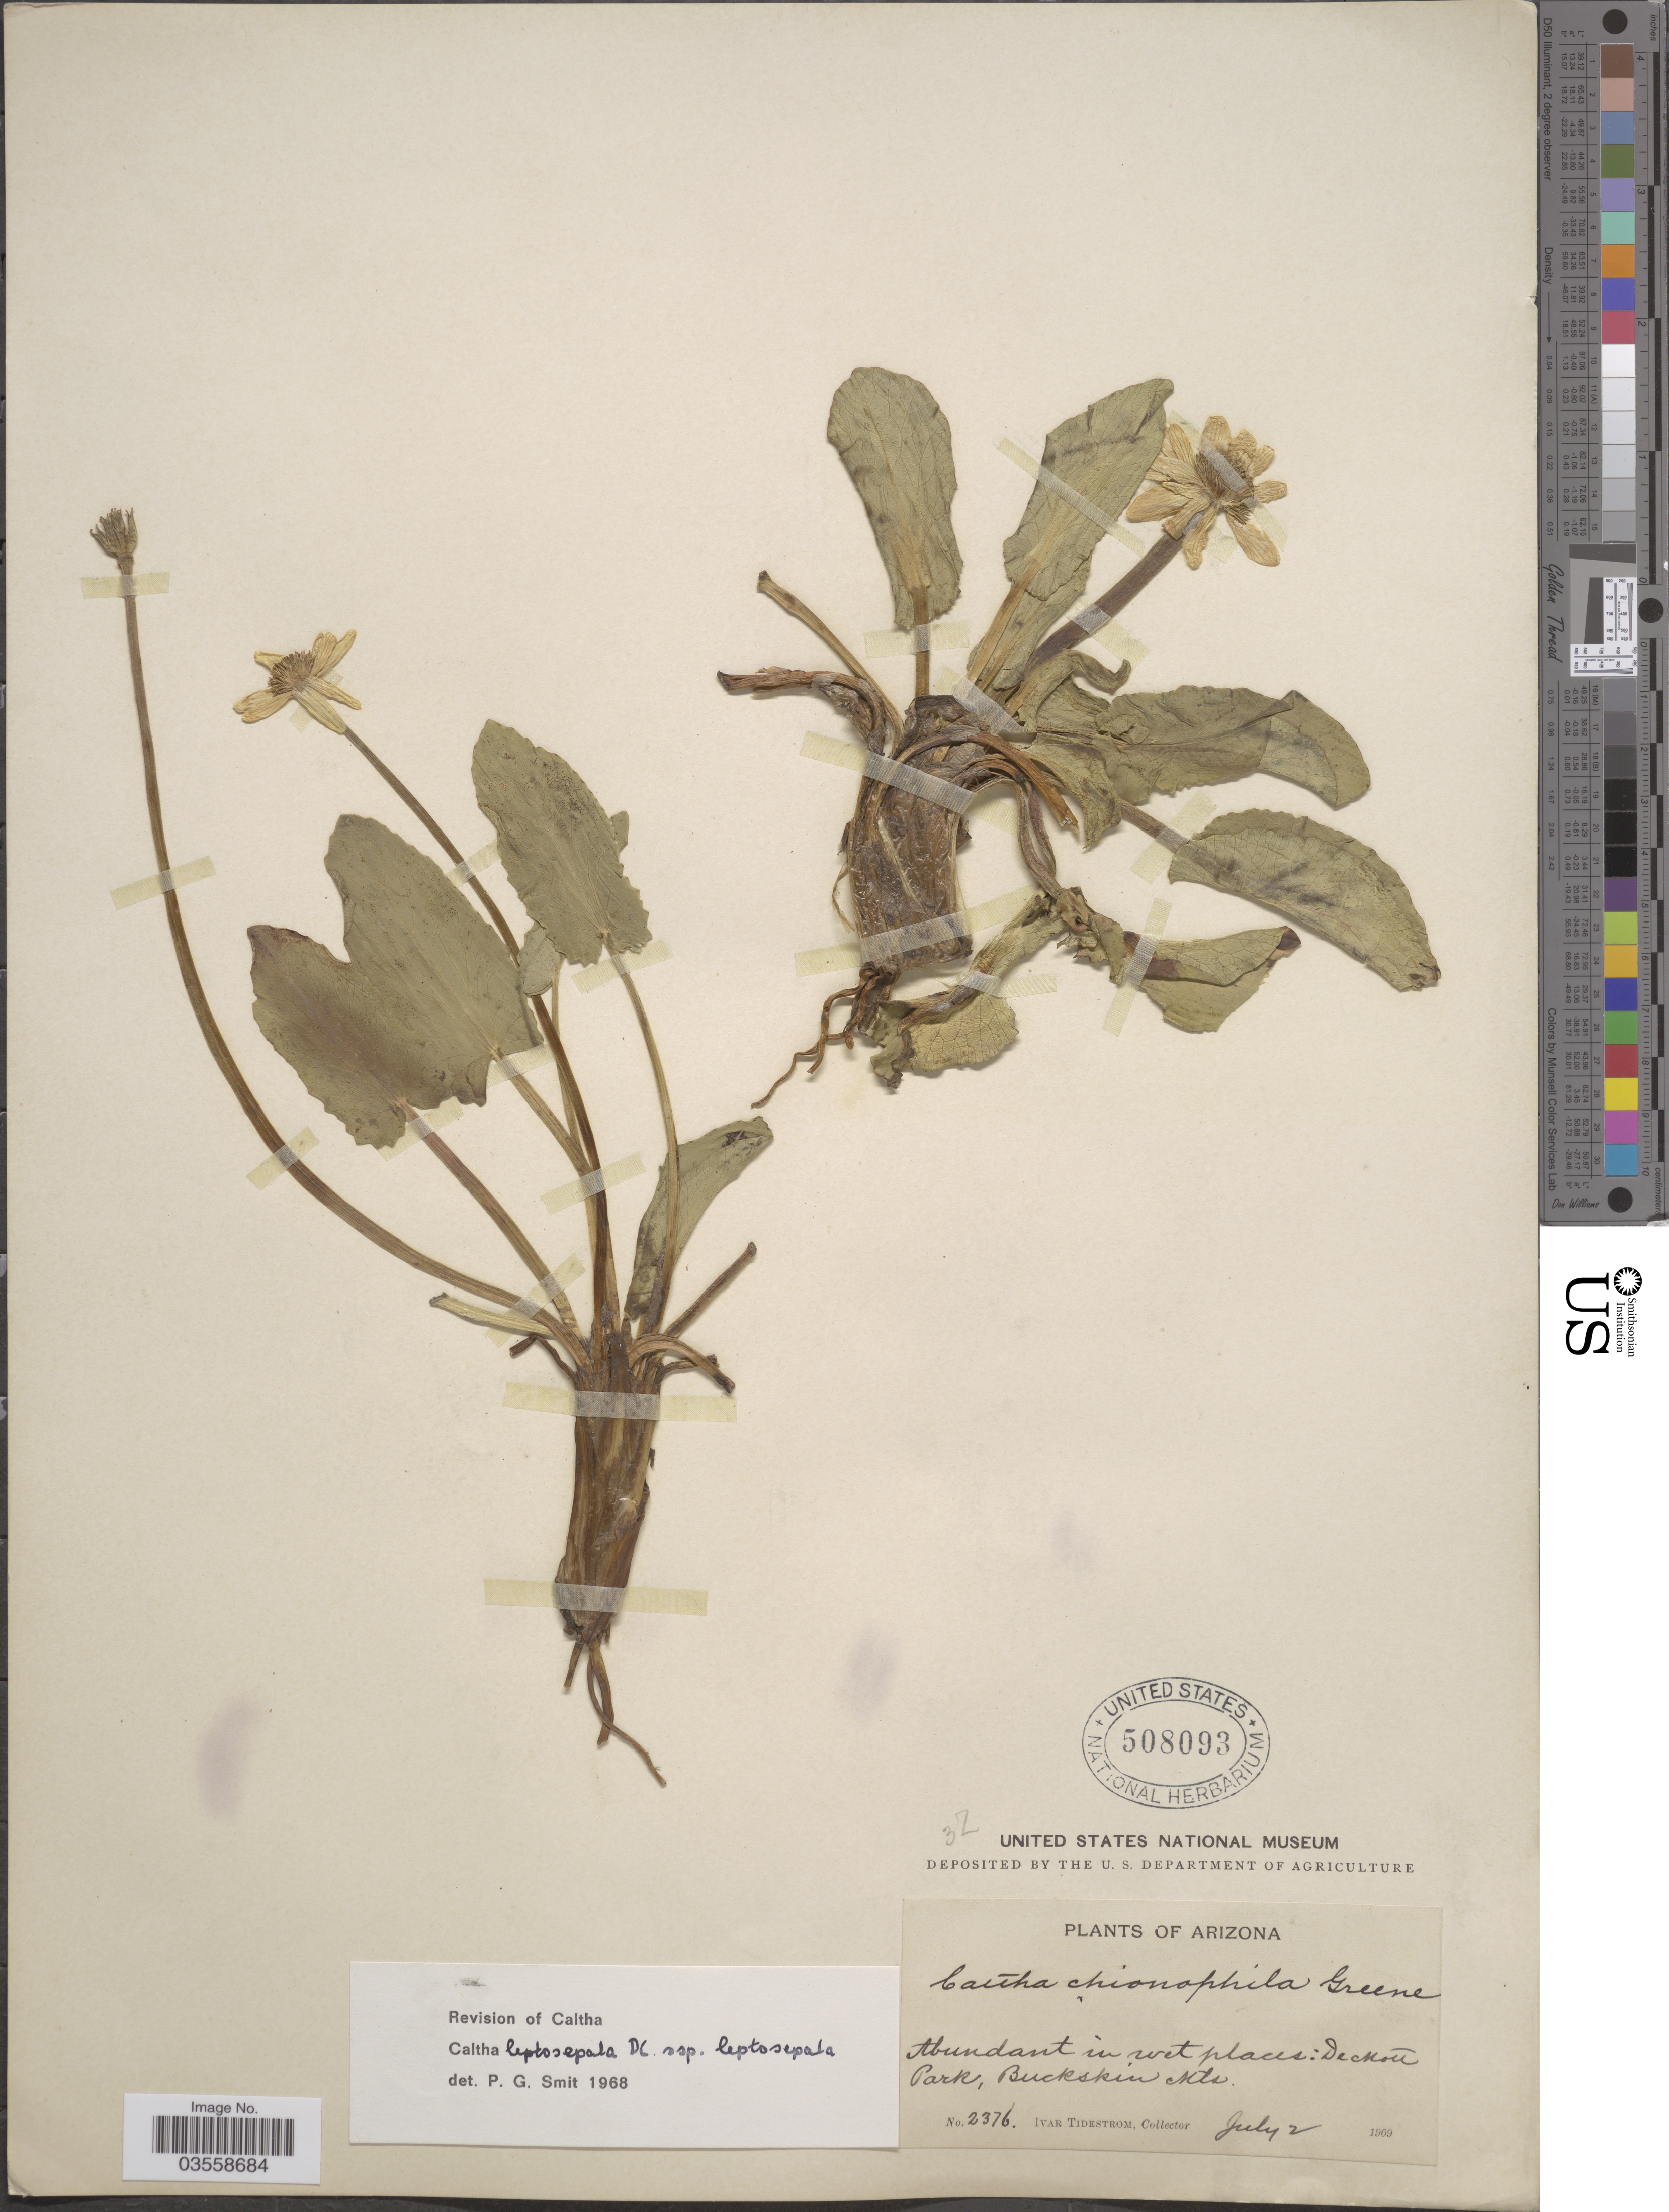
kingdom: Plantae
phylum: Tracheophyta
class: Magnoliopsida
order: Ranunculales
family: Ranunculaceae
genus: Caltha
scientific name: Caltha leptosepala subsp. leptosepala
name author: DC.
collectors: I. F. Tidestrom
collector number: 2376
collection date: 1909-07-02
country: United States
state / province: Arizona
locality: De Mott Park, Buckskin Mts.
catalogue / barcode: US 508093